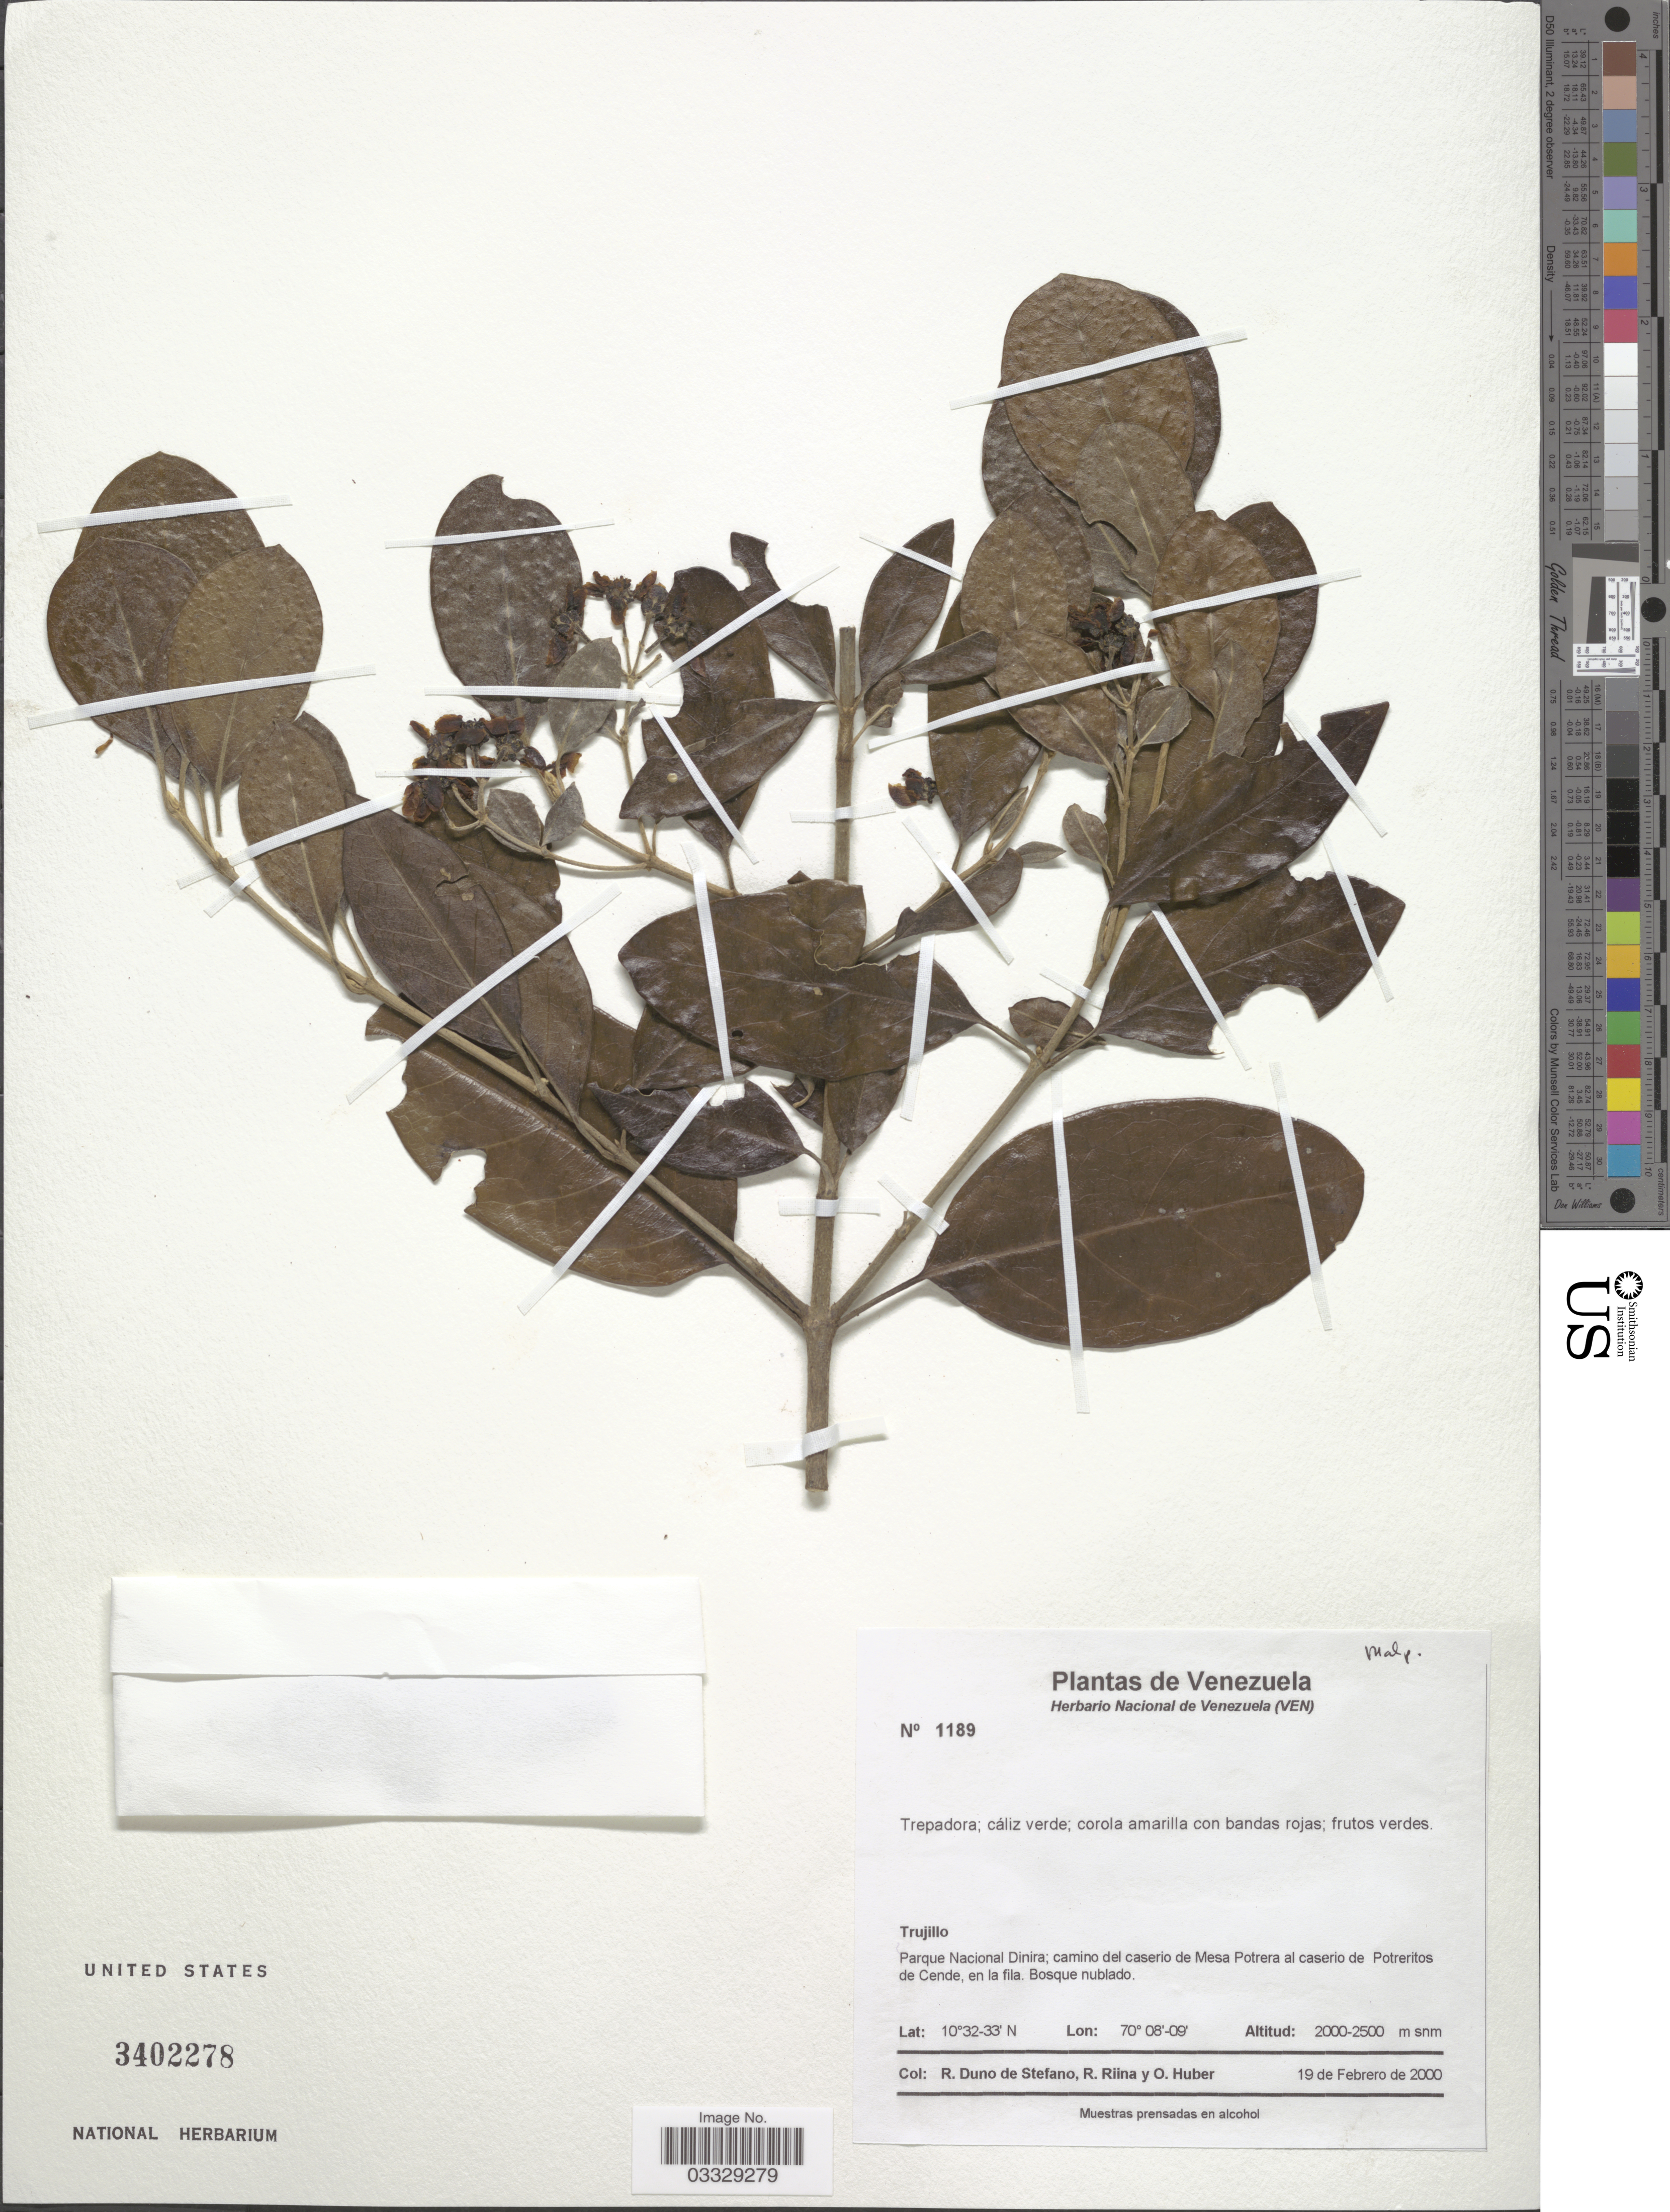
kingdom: Plantae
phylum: Tracheophyta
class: Magnoliopsida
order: Malpighiales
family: Malpighiaceae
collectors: R. Duno de Stefano, R. Riina & O. Huber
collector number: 1189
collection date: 2000-02-19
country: Venezuela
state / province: Trujillo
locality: Parque Nacional Dinira; camino del caserio de Mesa Potrera al caserio e Potreritos de Cende, en la fila.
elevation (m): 2000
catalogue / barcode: US 3402278